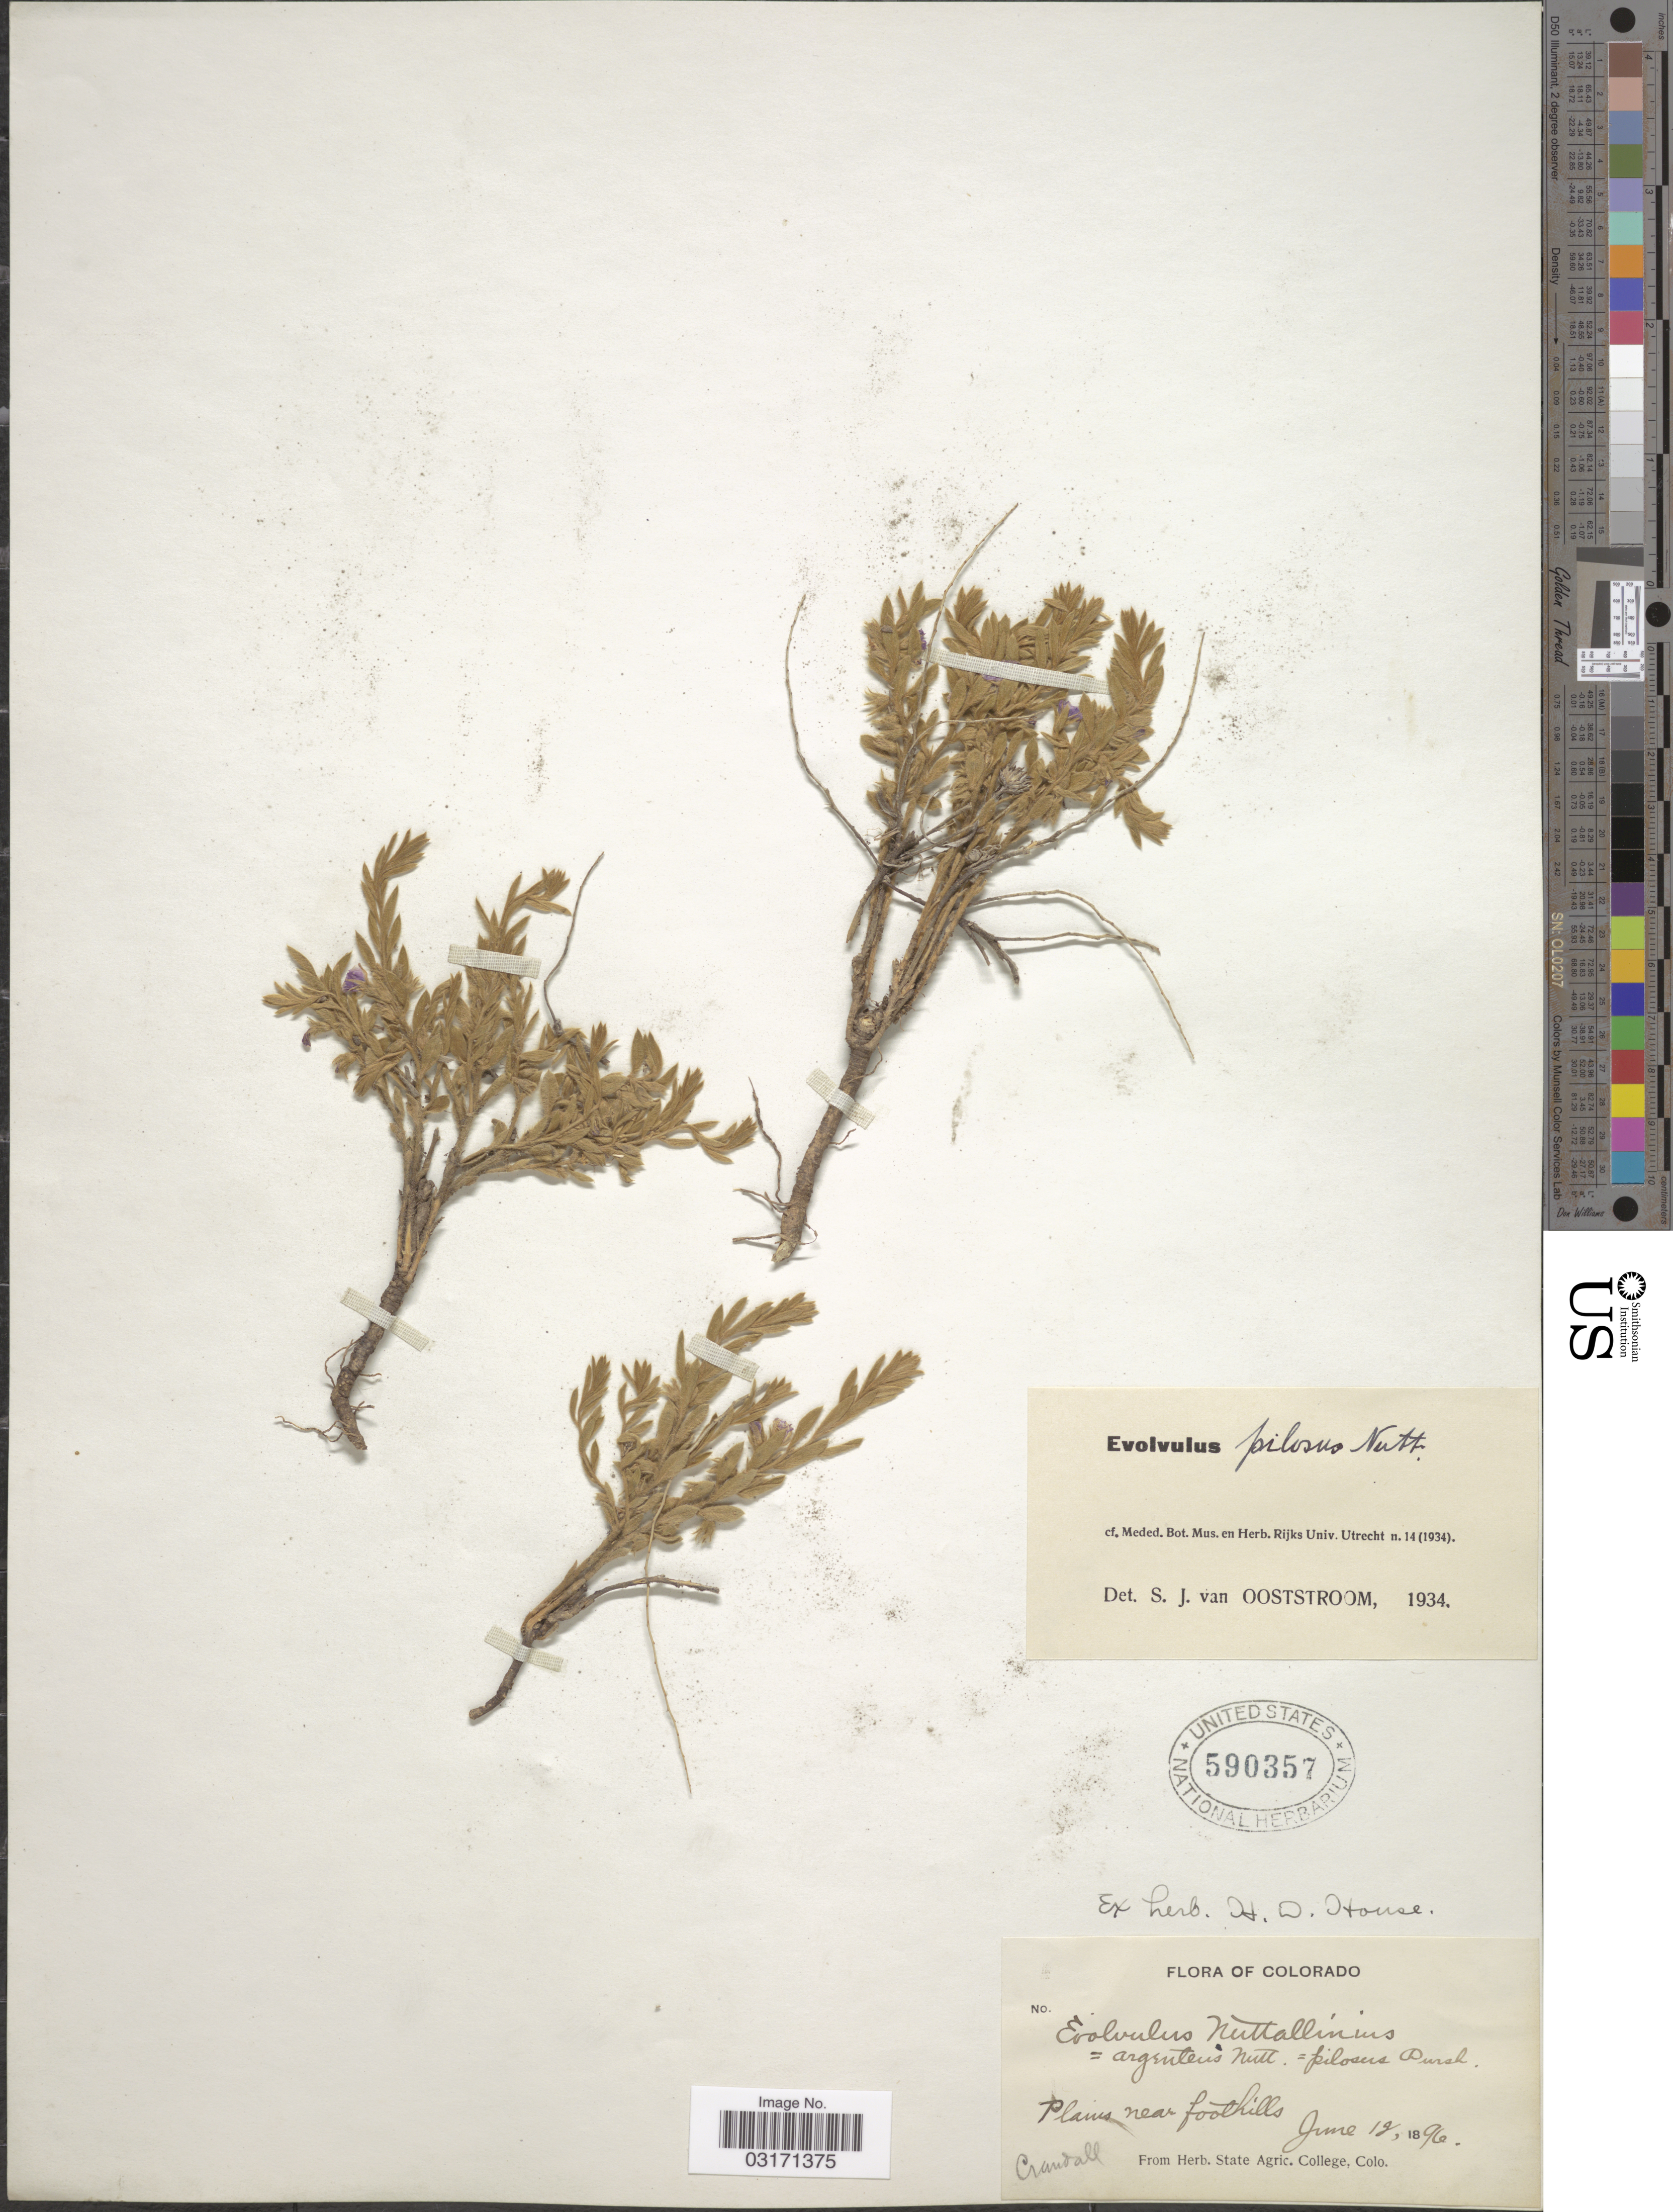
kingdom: Plantae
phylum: Tracheophyta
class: Magnoliopsida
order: Solanales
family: Convolvulaceae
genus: Evolvulus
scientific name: Evolvulus pilosus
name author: Roxb.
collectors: -. Crandall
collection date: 1896-06-12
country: United States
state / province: Colorado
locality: Plains near foothills.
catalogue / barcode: US 590357